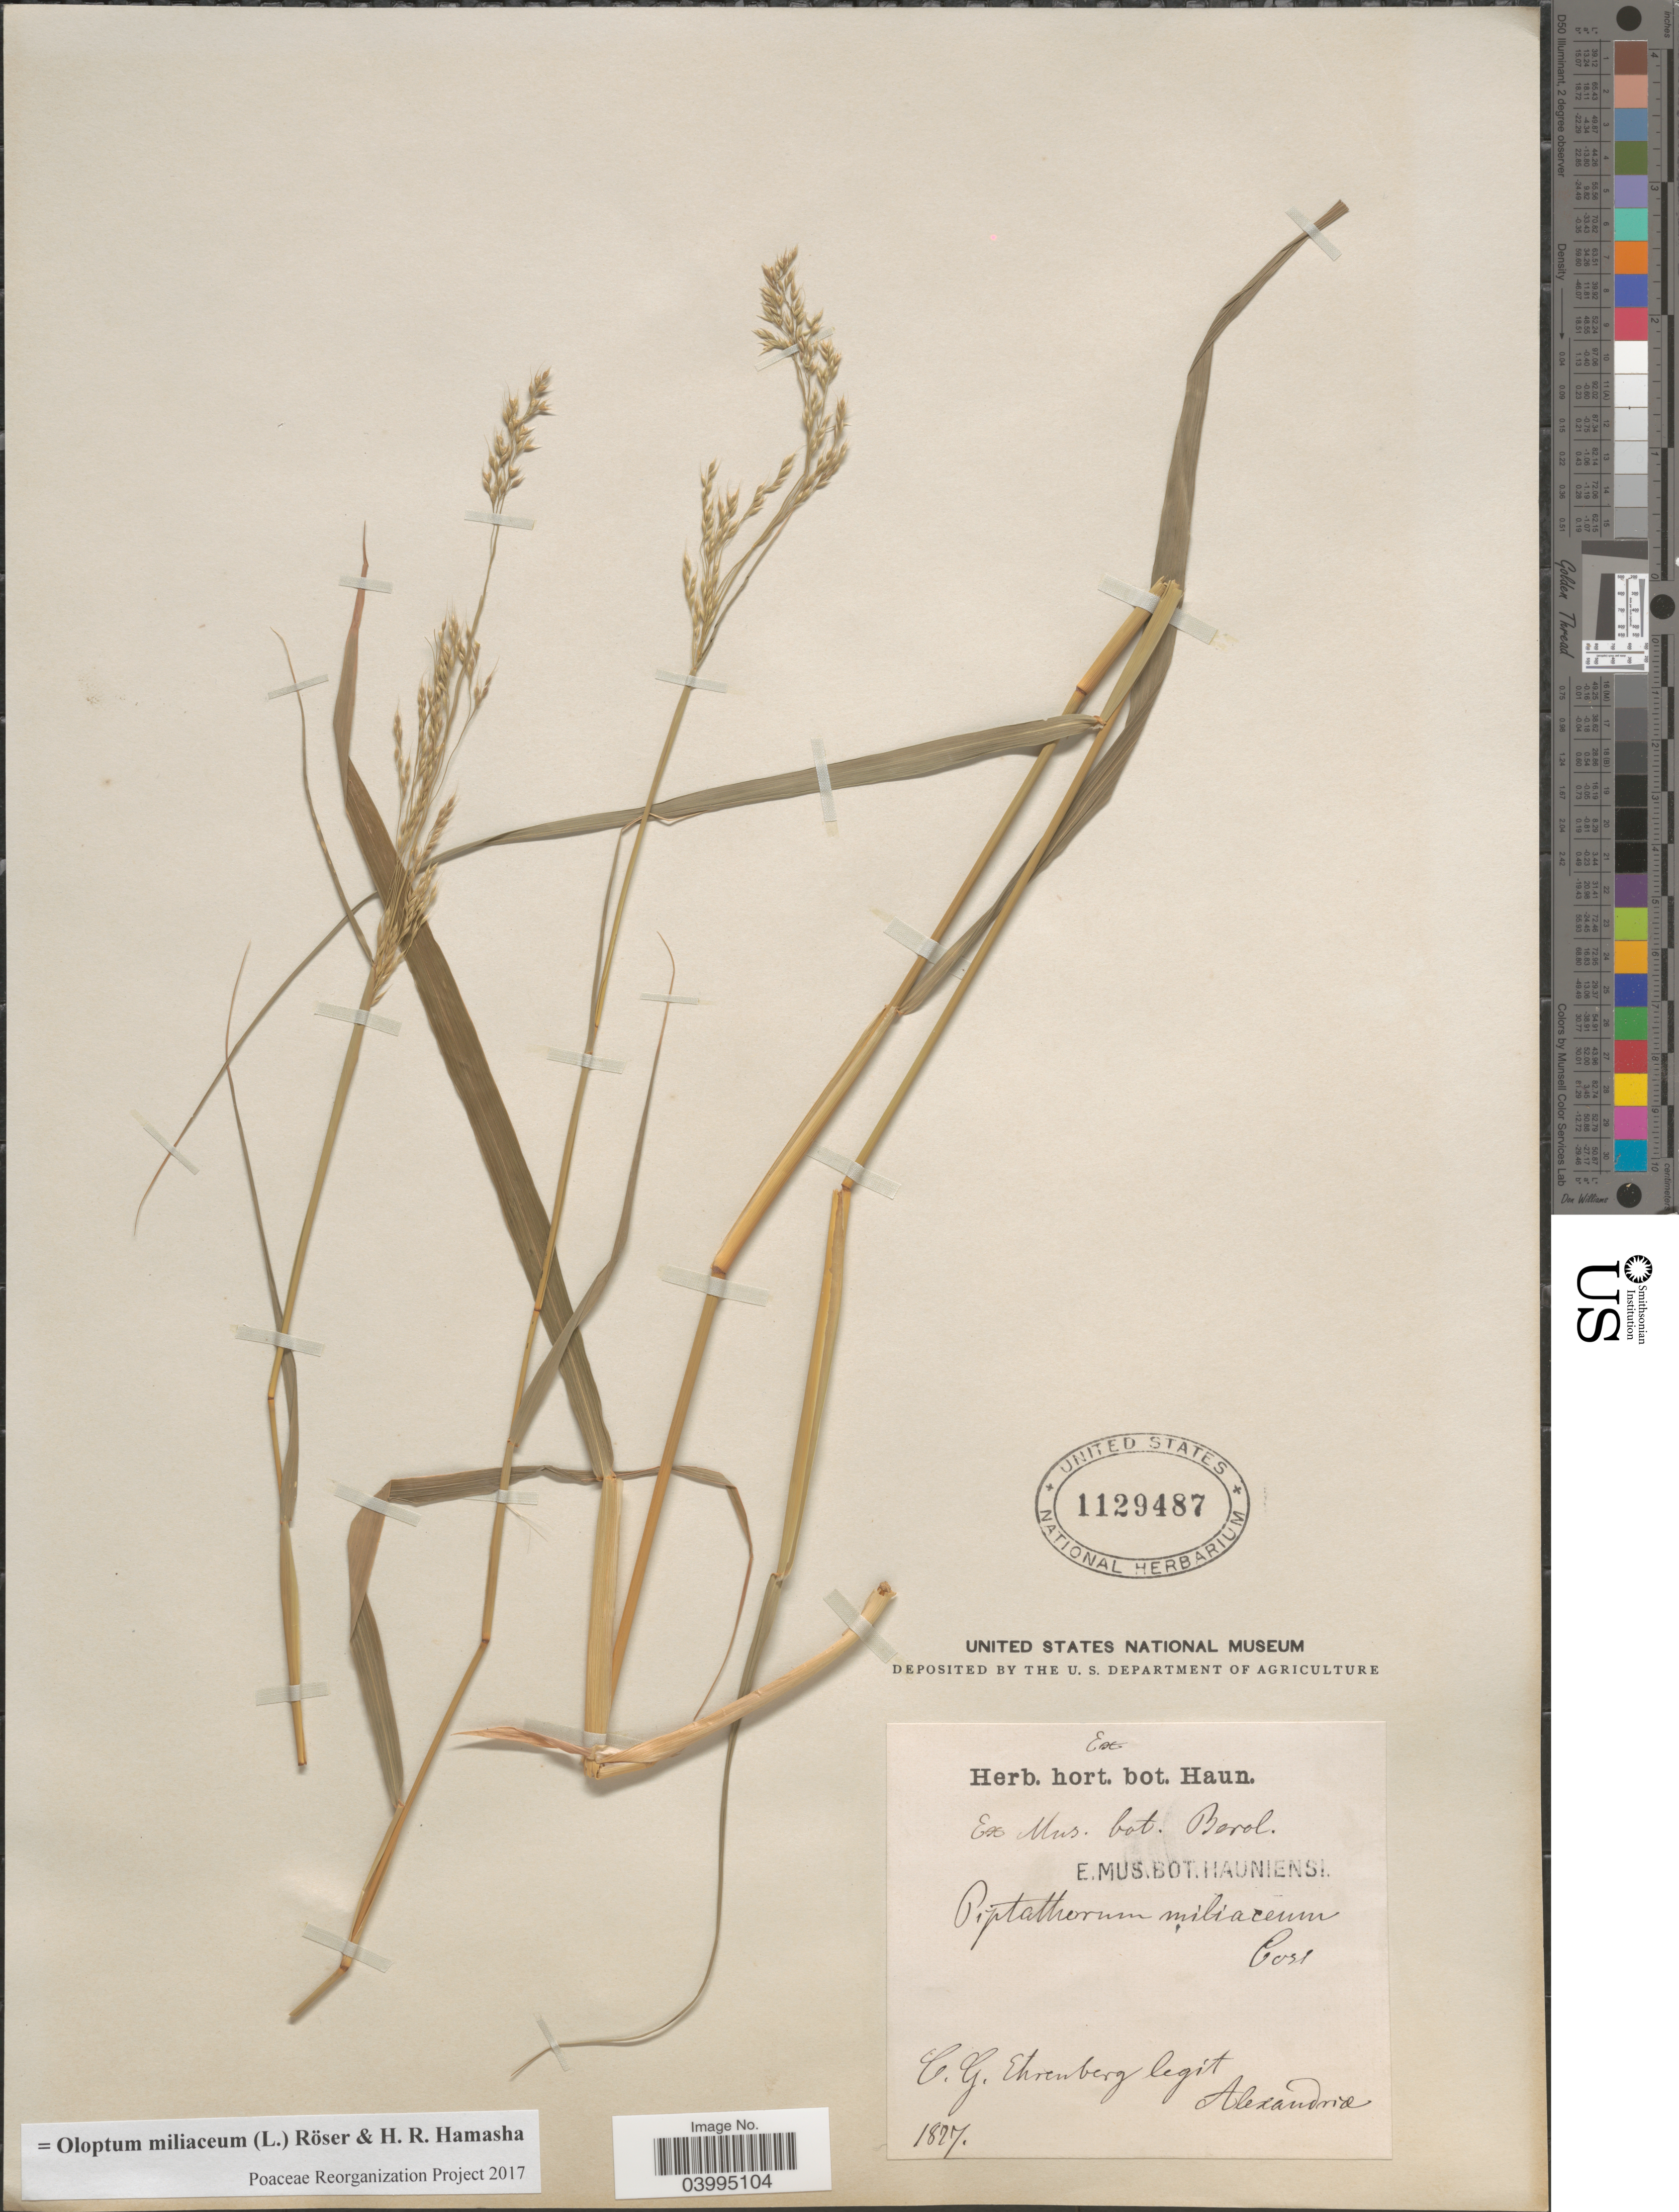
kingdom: Plantae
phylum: Tracheophyta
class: Liliopsida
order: Poales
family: Poaceae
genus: Oloptum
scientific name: Oloptum miliaceum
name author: Röser & H. R. Hamasha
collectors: C. Ehrenberg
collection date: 1827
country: Egypt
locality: Alexandria.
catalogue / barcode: US 1129487